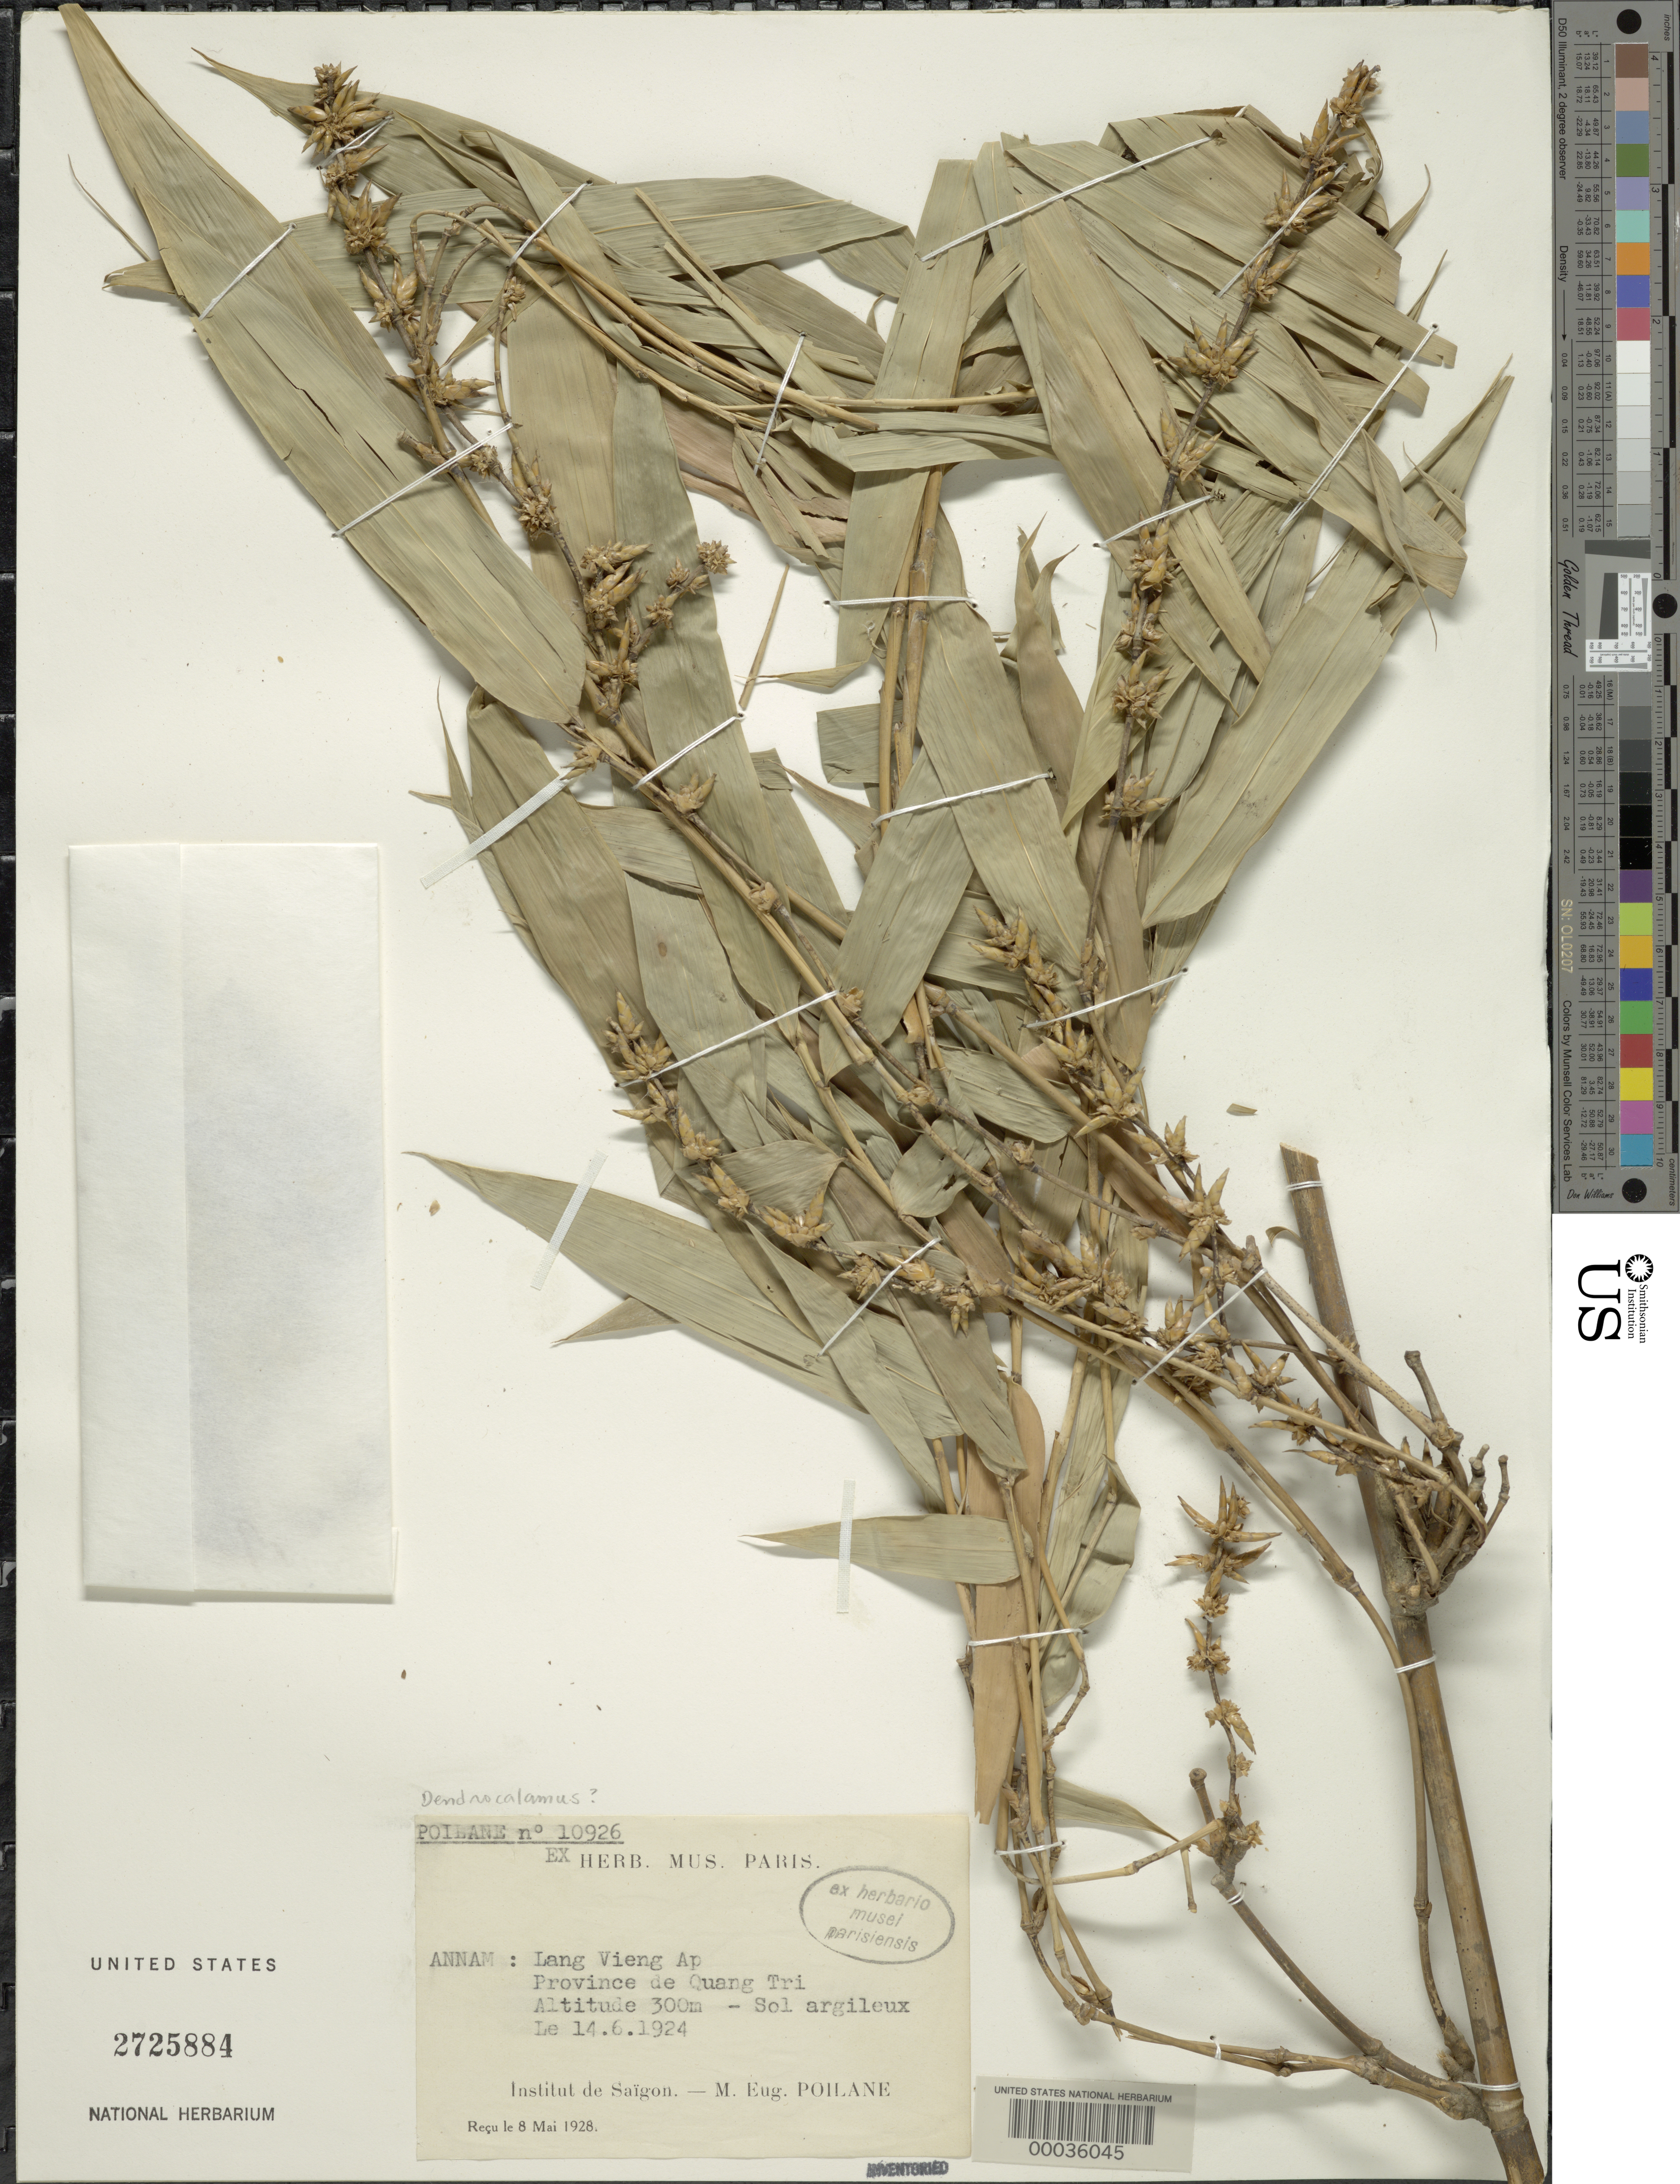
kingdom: Plantae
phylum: Tracheophyta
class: Liliopsida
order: Poales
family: Poaceae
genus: Dendrocalamus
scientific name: Dendrocalamus sp.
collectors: M. Poilane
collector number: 10926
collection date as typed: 08 May 1928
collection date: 1928-05-08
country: Vietnam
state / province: Quang Tri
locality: Lang vieng, quang tri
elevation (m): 300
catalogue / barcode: US 2725884